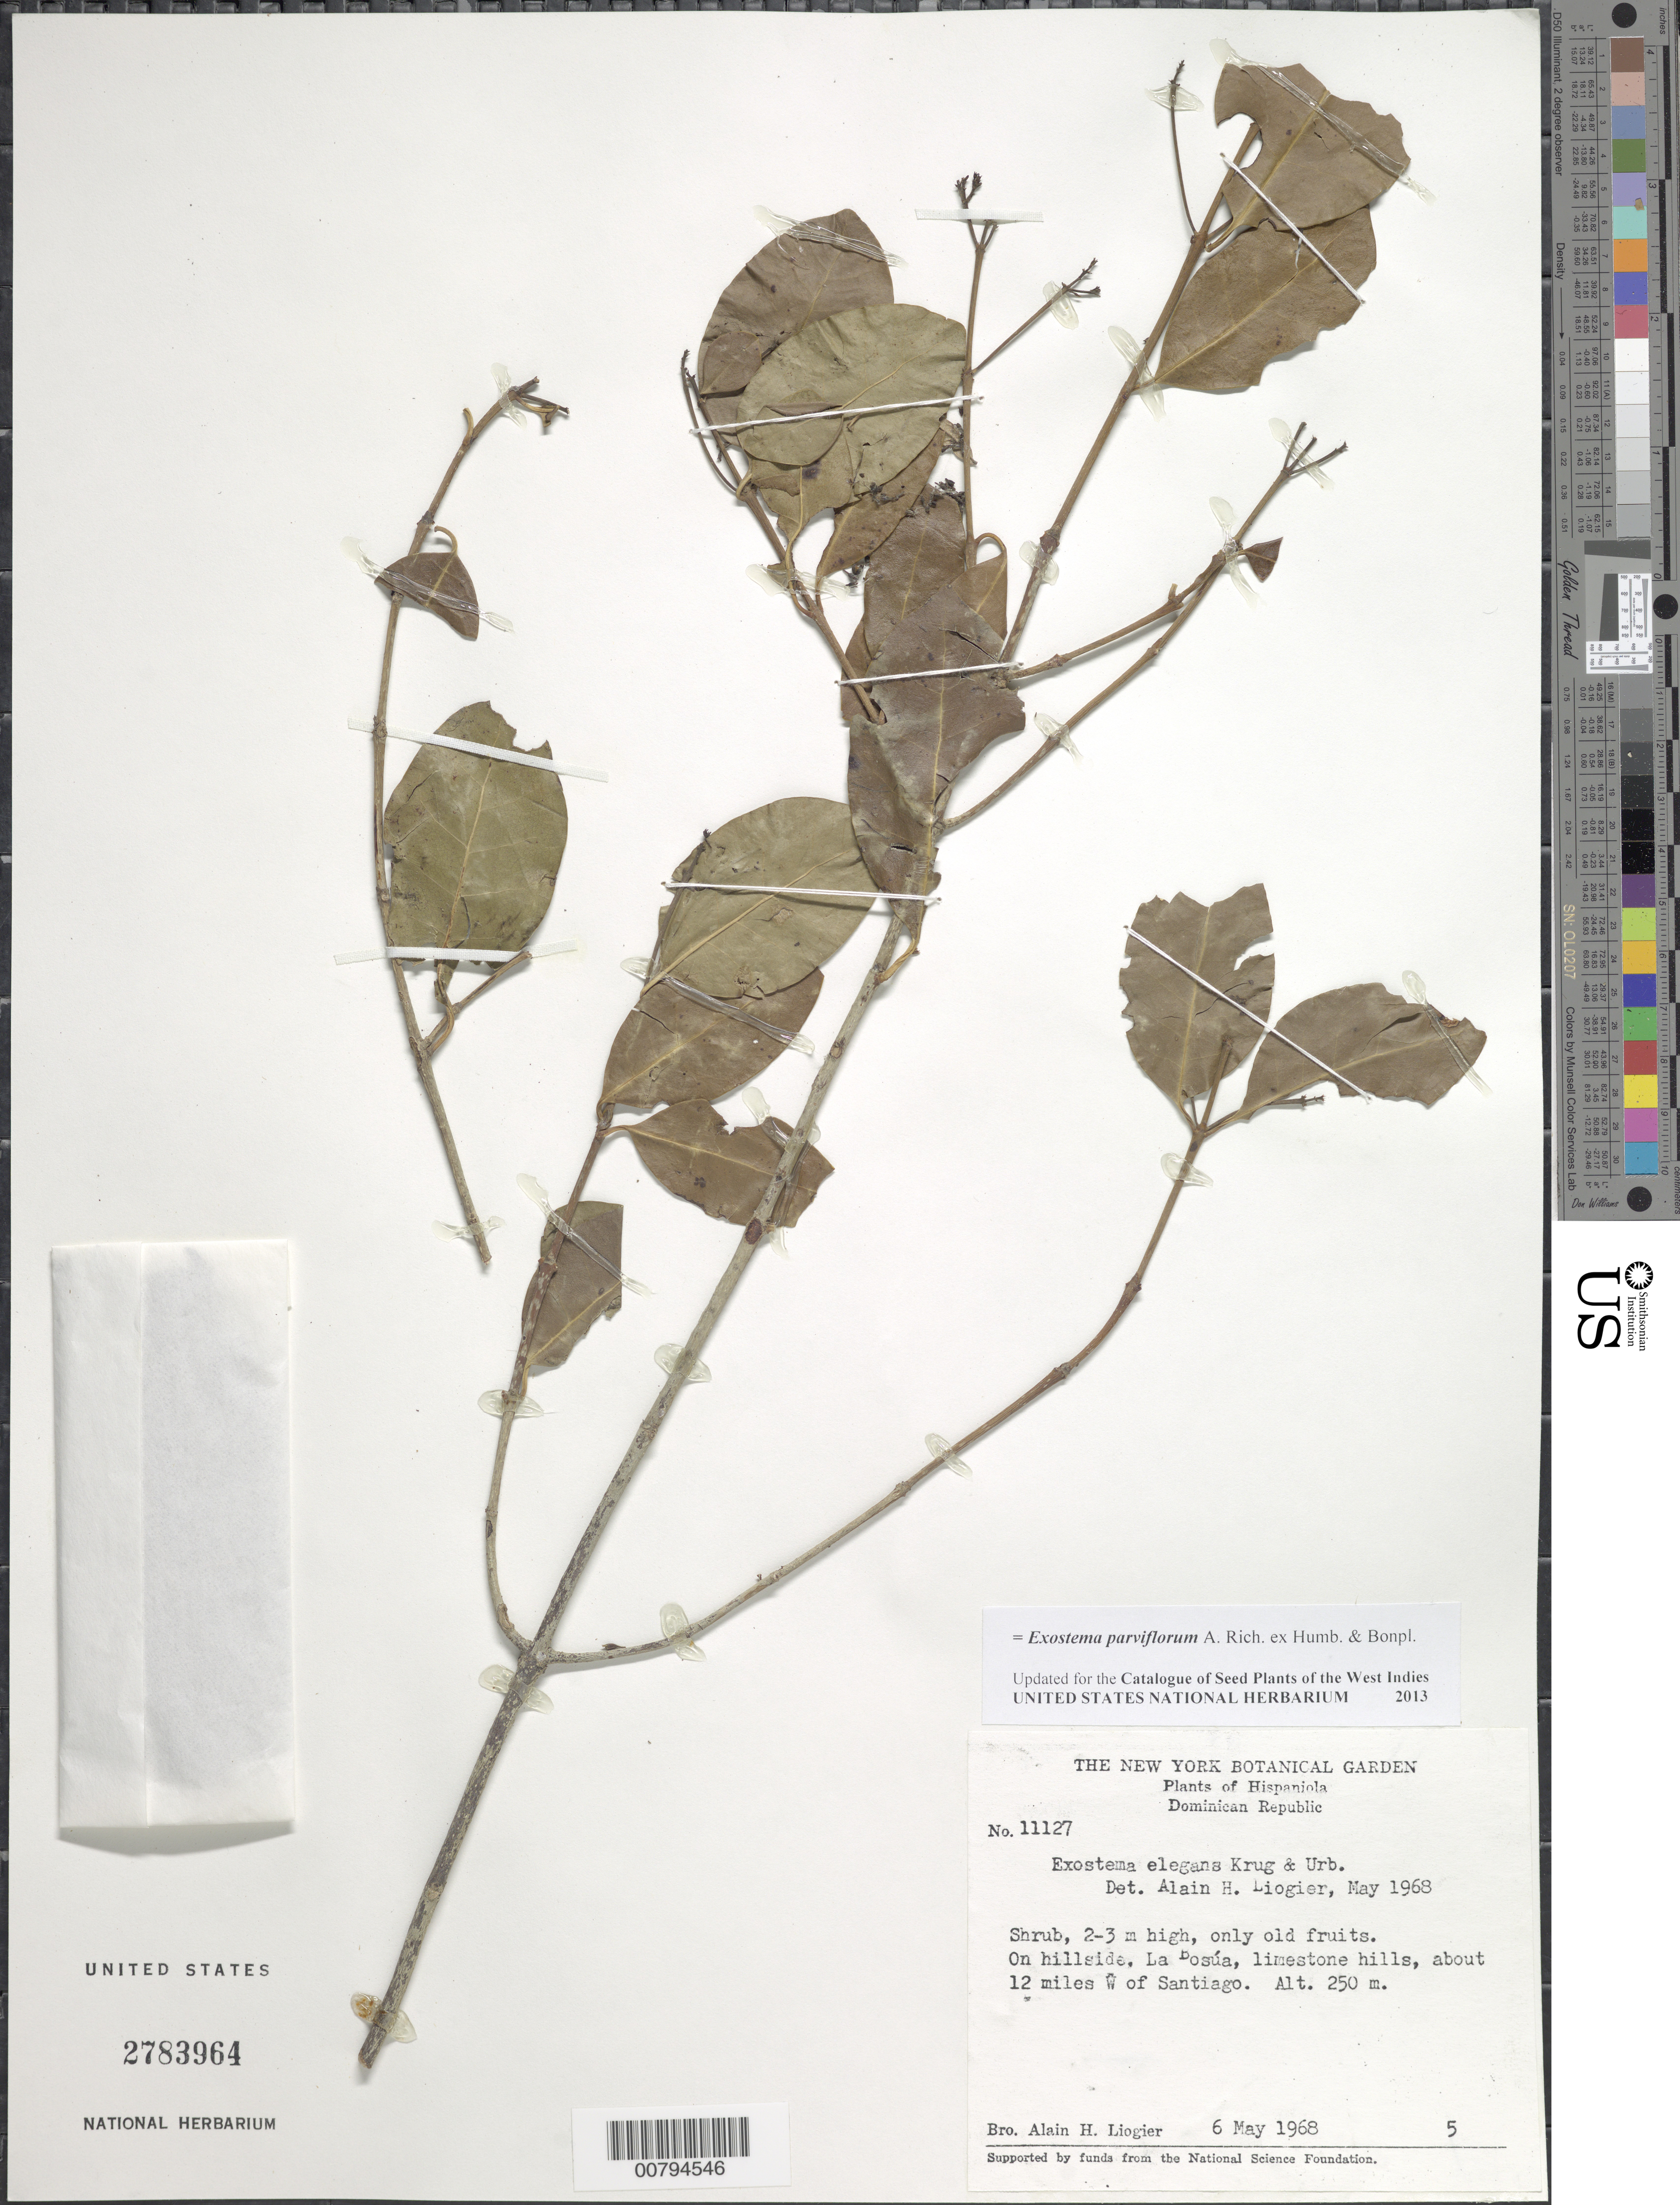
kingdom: Plantae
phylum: Tracheophyta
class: Magnoliopsida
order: Gentianales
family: Rubiaceae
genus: Exostema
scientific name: Exostema parviflorum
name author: A. Rich. ex Humb. & Bonpl.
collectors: A. H. Liogier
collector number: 11127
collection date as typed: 06 May 1968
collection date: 1968-05-06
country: Dominican Republic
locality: La Bosua, limestone hills, about 12 miles W of Santiago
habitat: On side of limestone hill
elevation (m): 250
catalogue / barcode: US 2783964